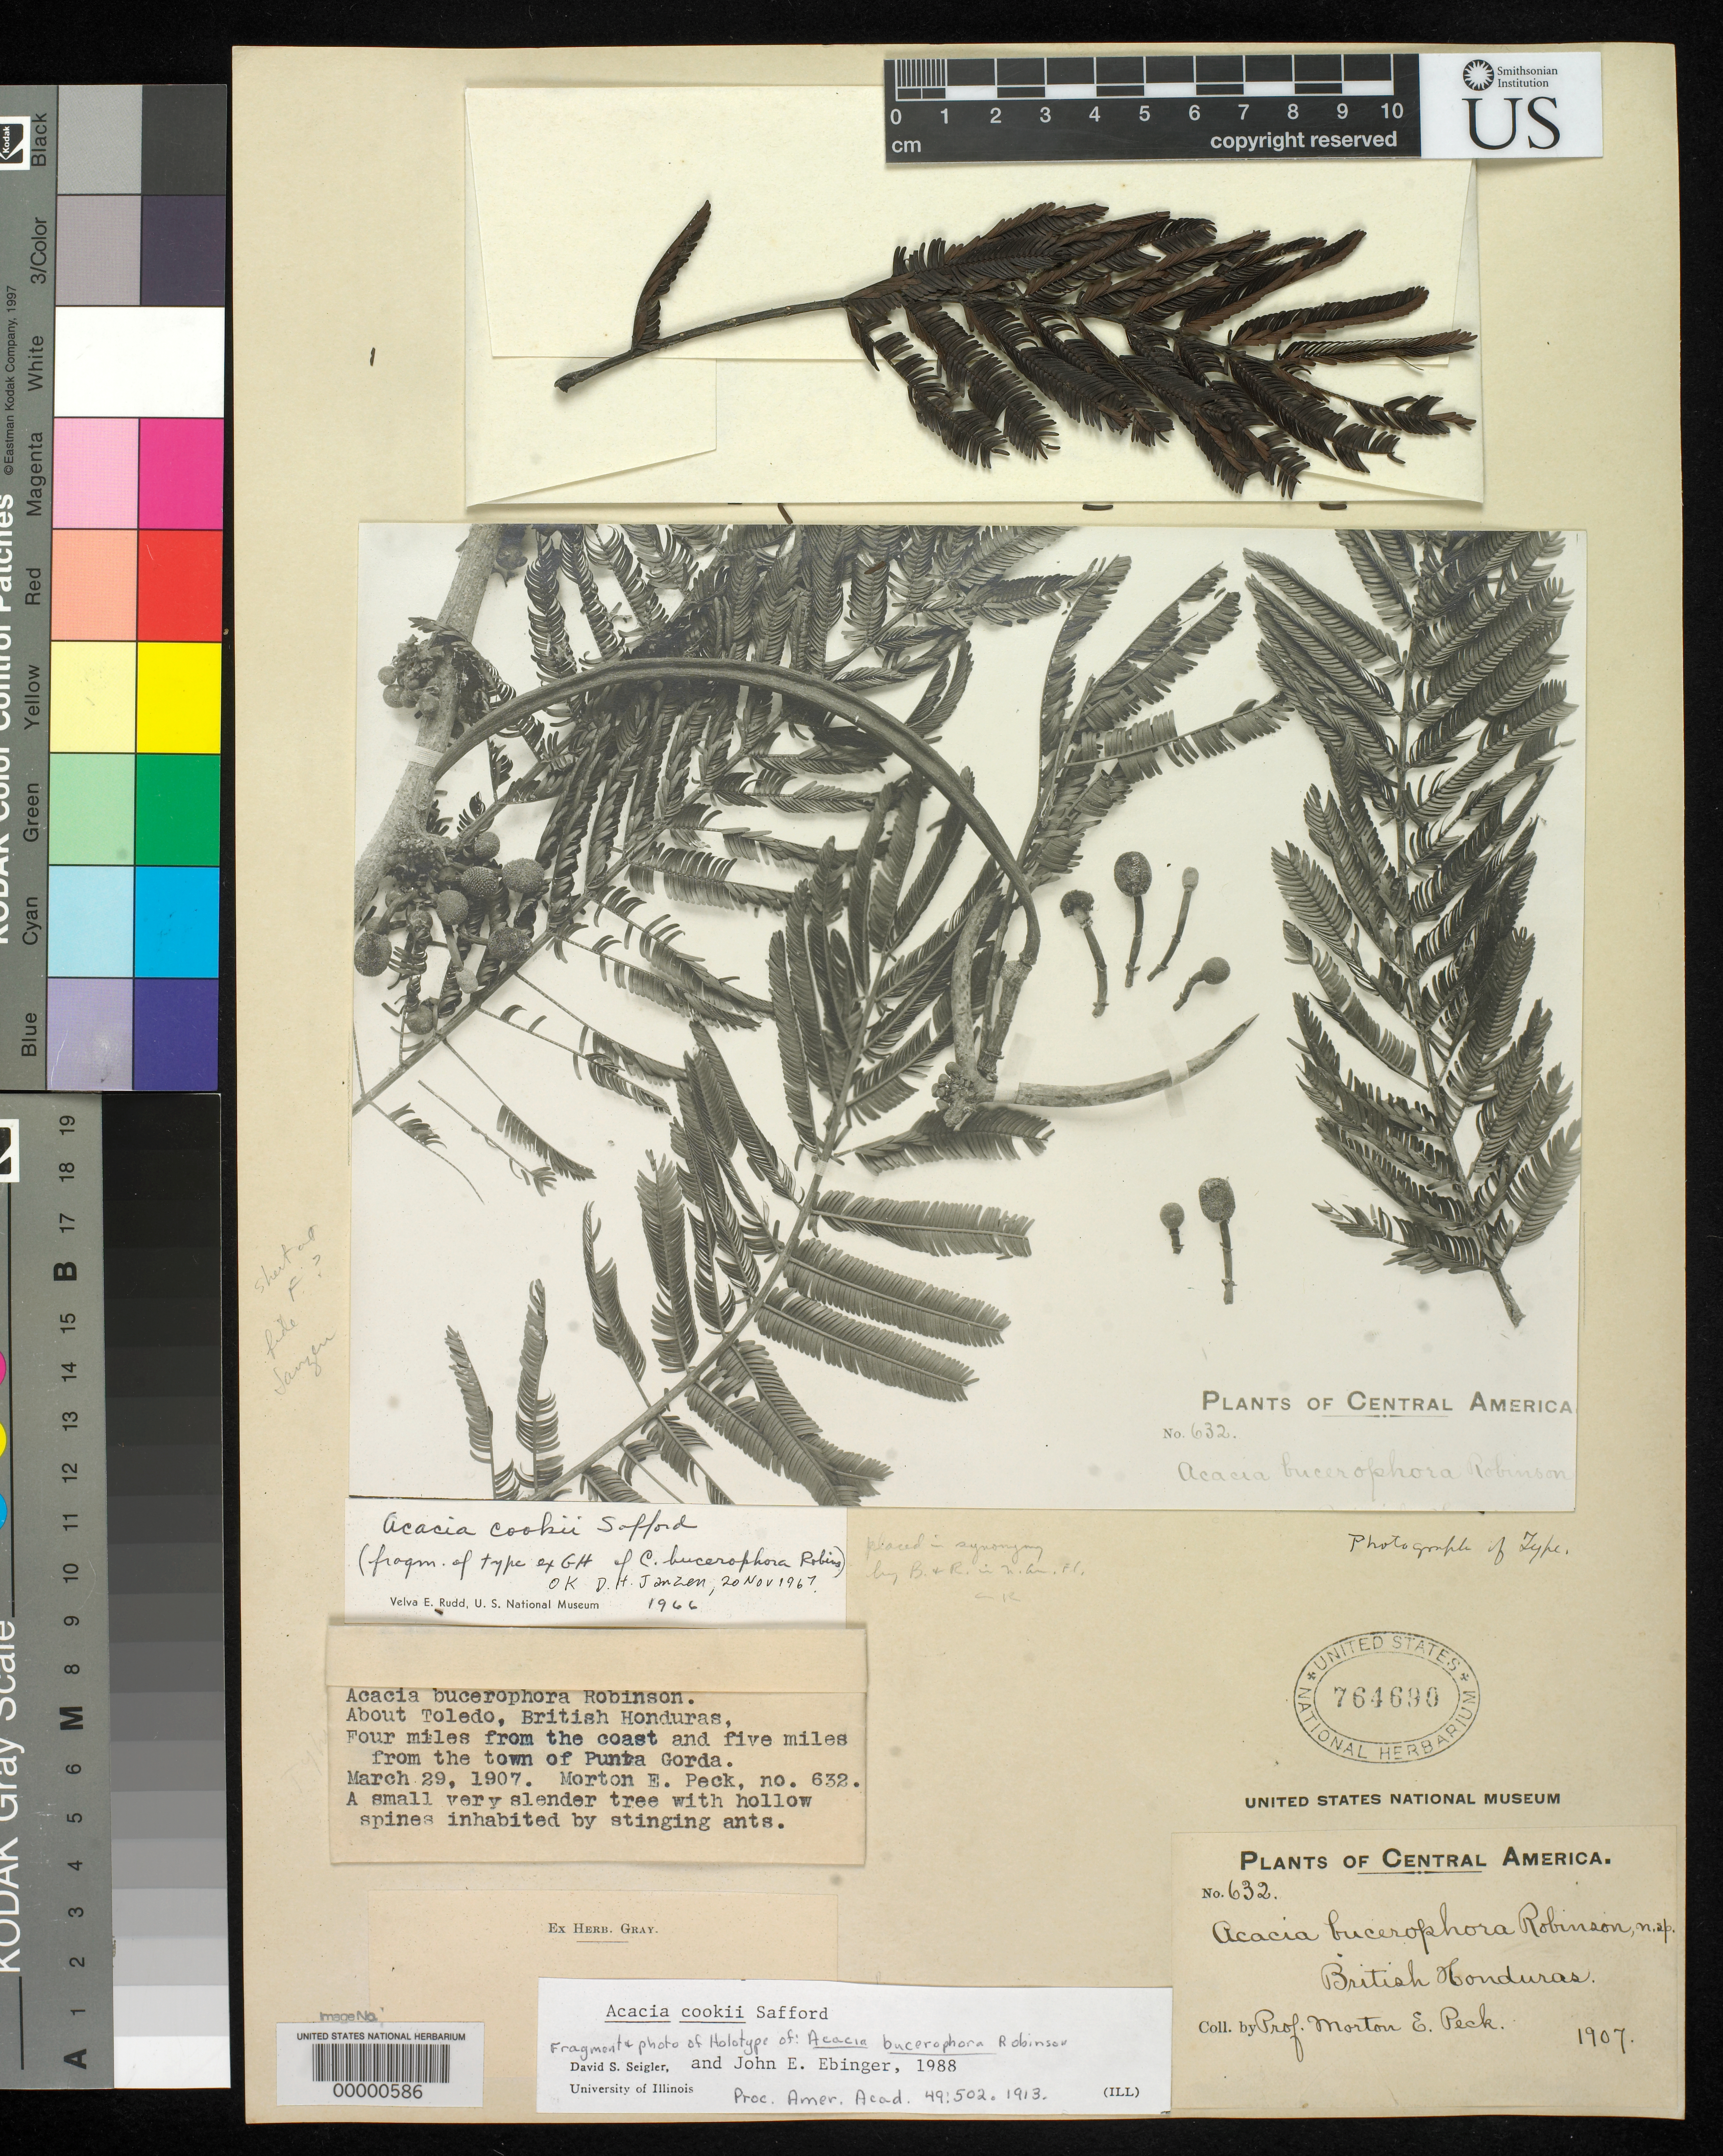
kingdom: Plantae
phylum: Tracheophyta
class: Magnoliopsida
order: Fabales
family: Fabaceae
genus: Acacia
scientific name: Acacia bucerophora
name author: B.L. Rob.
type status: Isotype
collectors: M. E. Peck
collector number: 632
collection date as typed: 29 Mar 1907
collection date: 1907-03-29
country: Belize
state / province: Toledo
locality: Punta Gorda.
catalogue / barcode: US 764690